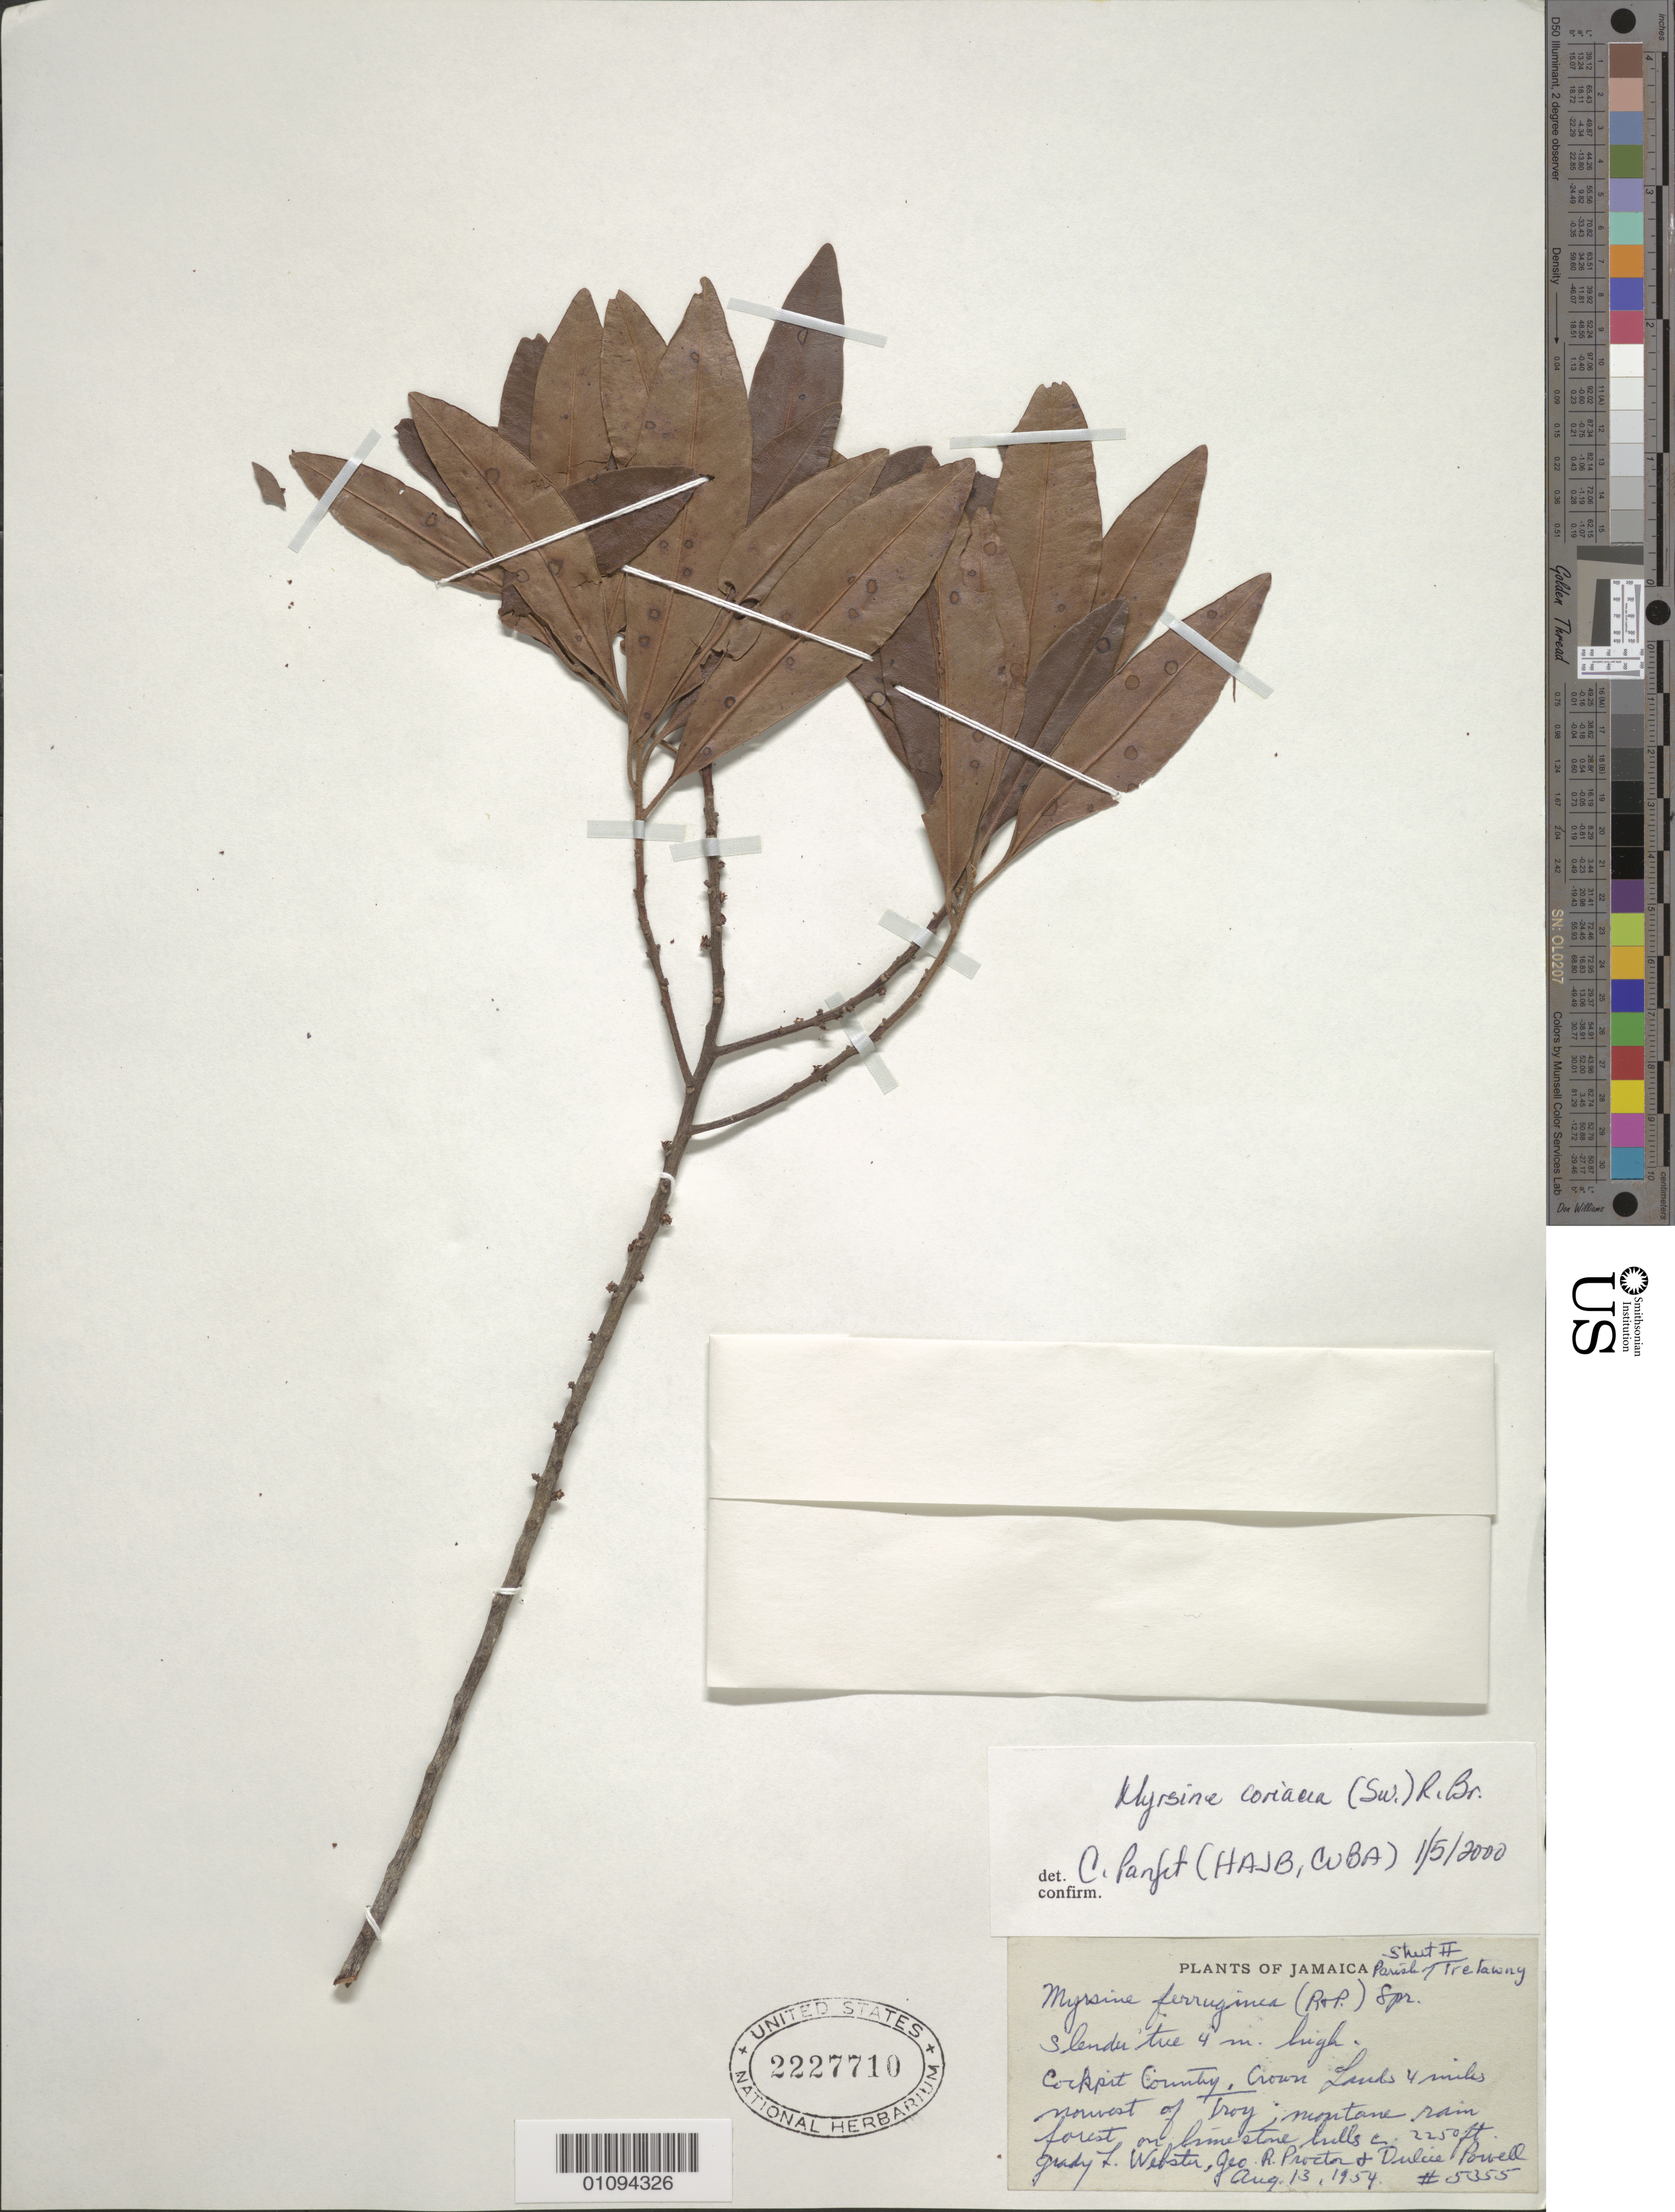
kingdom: Plantae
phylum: Tracheophyta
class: Magnoliopsida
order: Ericales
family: Primulaceae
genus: Myrsine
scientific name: Myrsine coriacea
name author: (Sw.) R. Br. ex Roem. & Schult.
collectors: G. L. Webster, G. R. Proctor & A. M. Powell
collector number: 5355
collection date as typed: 13 Aug 1954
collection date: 1954-08-13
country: Jamaica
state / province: Trelawny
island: Jamaica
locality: Crown Laurels 4 miles NW of Troy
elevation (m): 686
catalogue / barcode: US 2227710